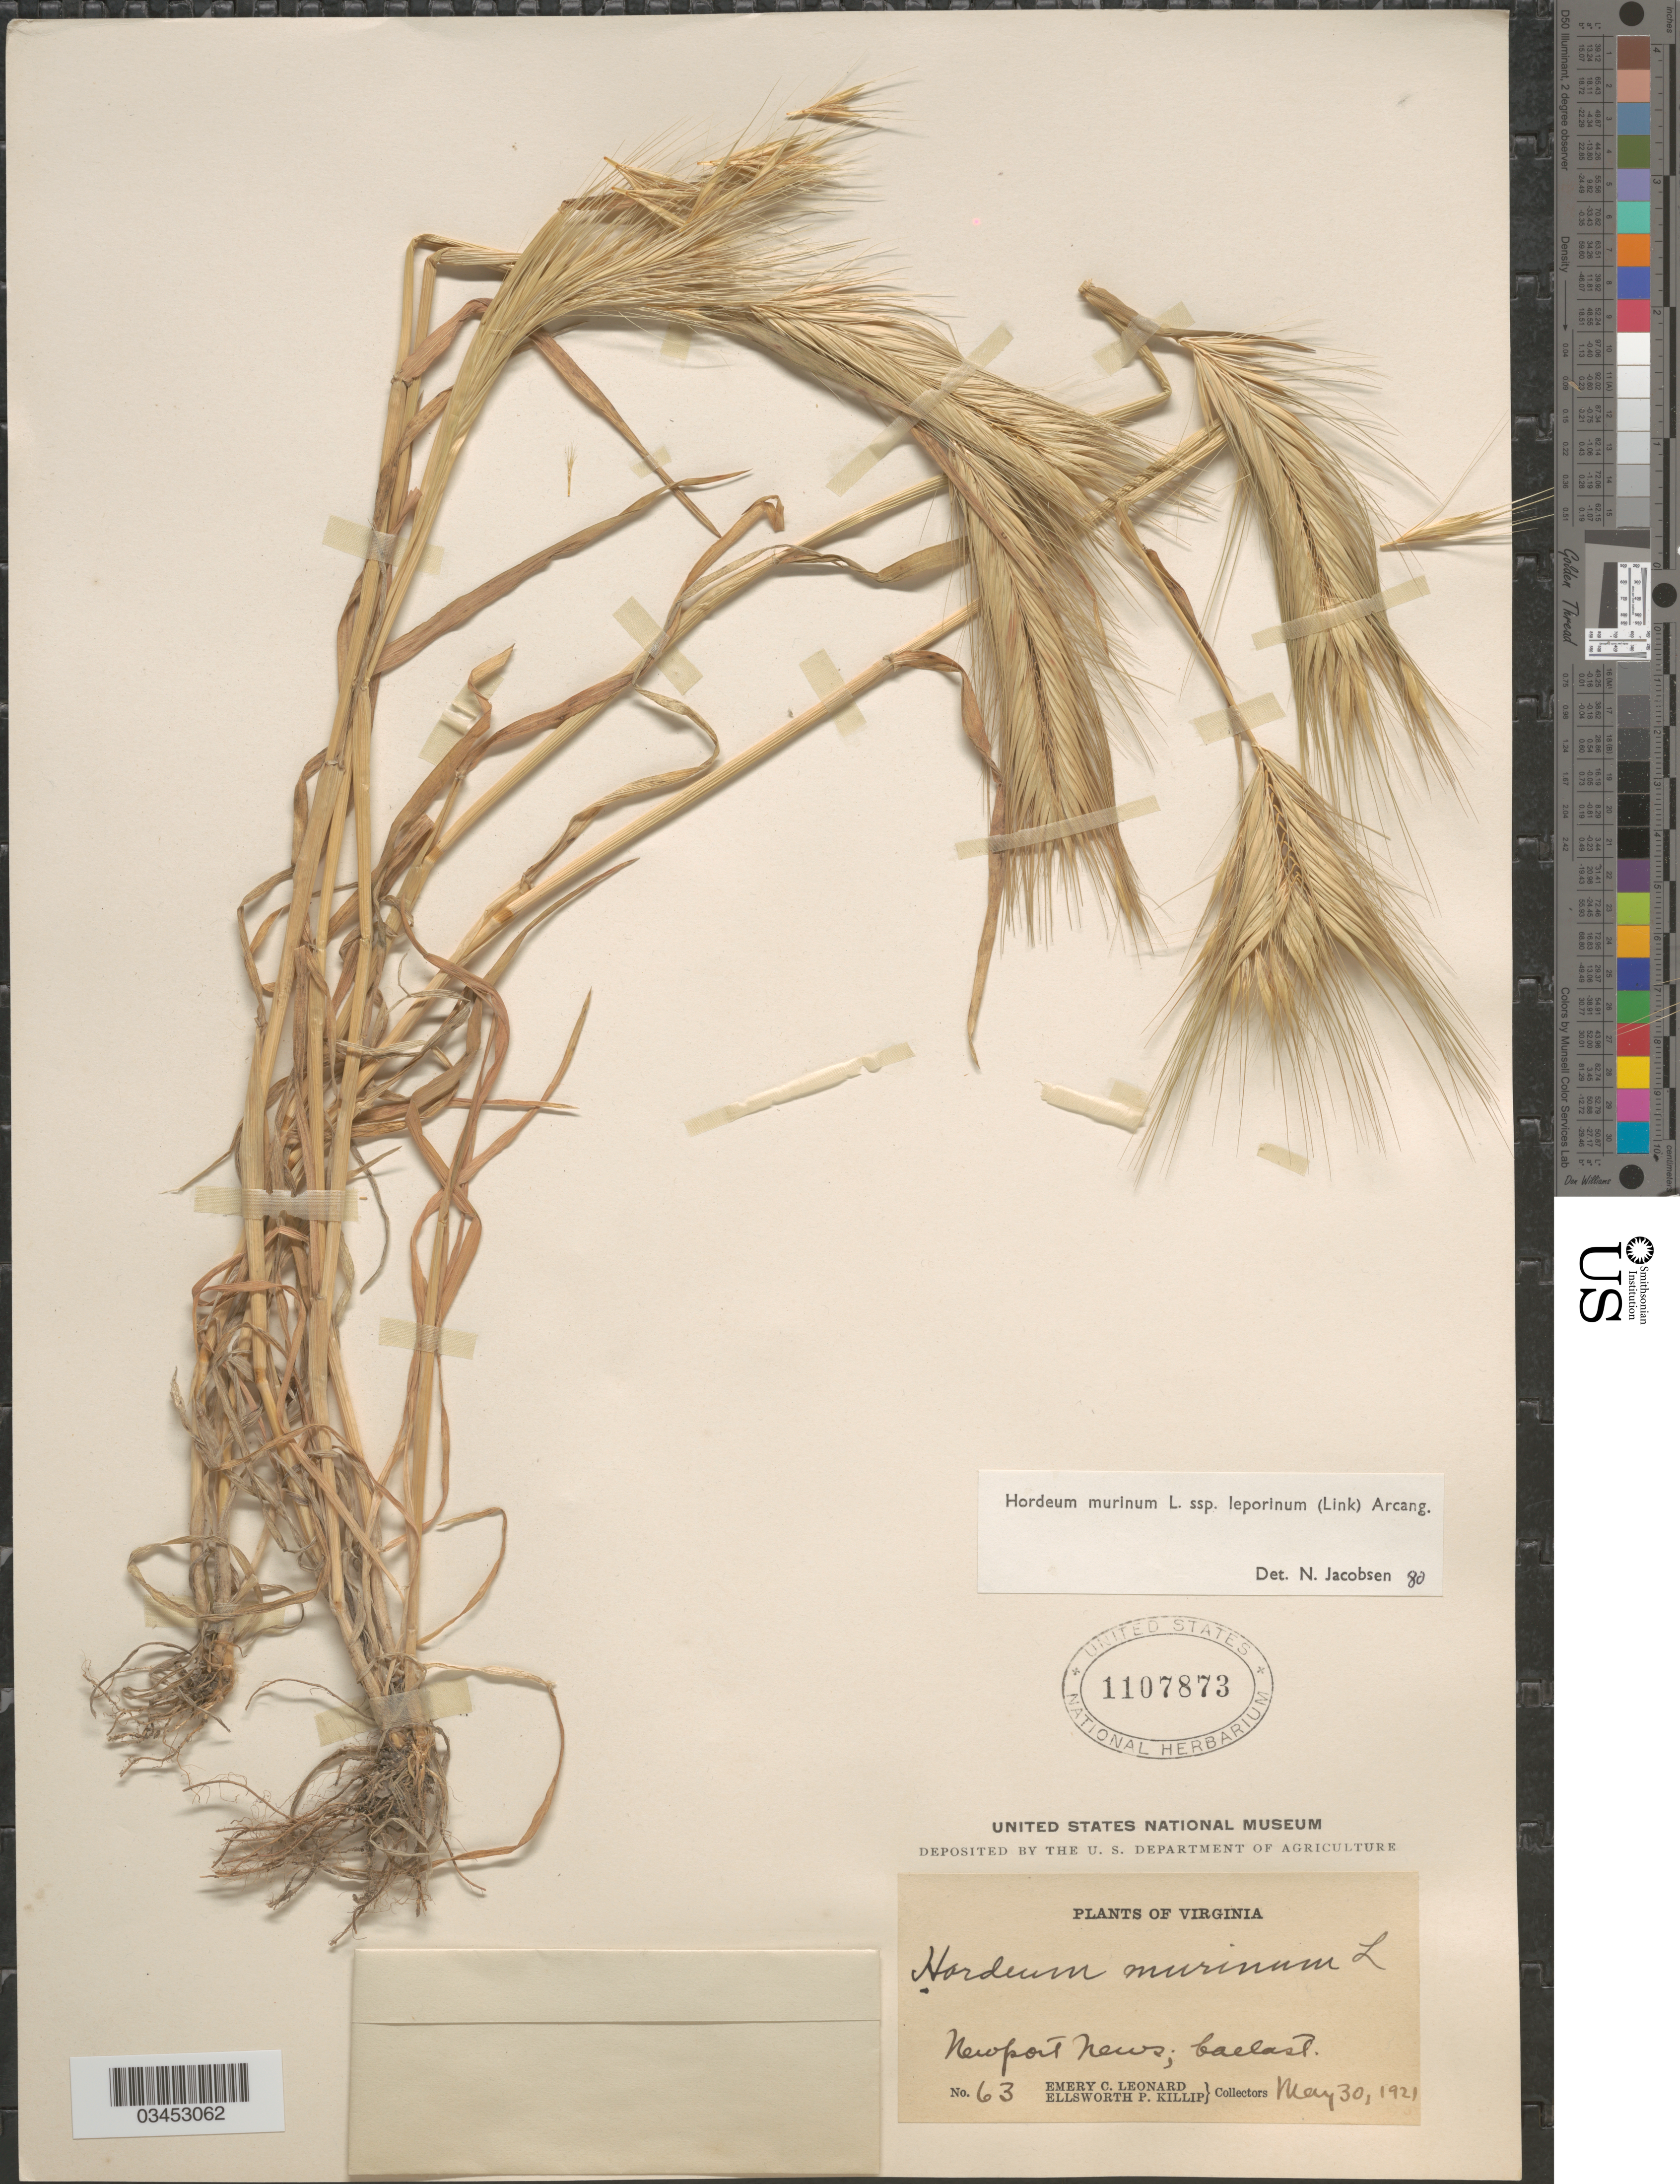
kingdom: Plantae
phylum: Tracheophyta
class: Liliopsida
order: Poales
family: Poaceae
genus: Hordeum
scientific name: Hordeum murinum subsp. leporinum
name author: (Link) Arcang.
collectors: E. C. Leonard & E. P. Killip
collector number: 63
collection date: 1921-05-30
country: United States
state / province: Virginia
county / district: City of Newport News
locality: Newport News; ballast.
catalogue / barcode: US 1107873